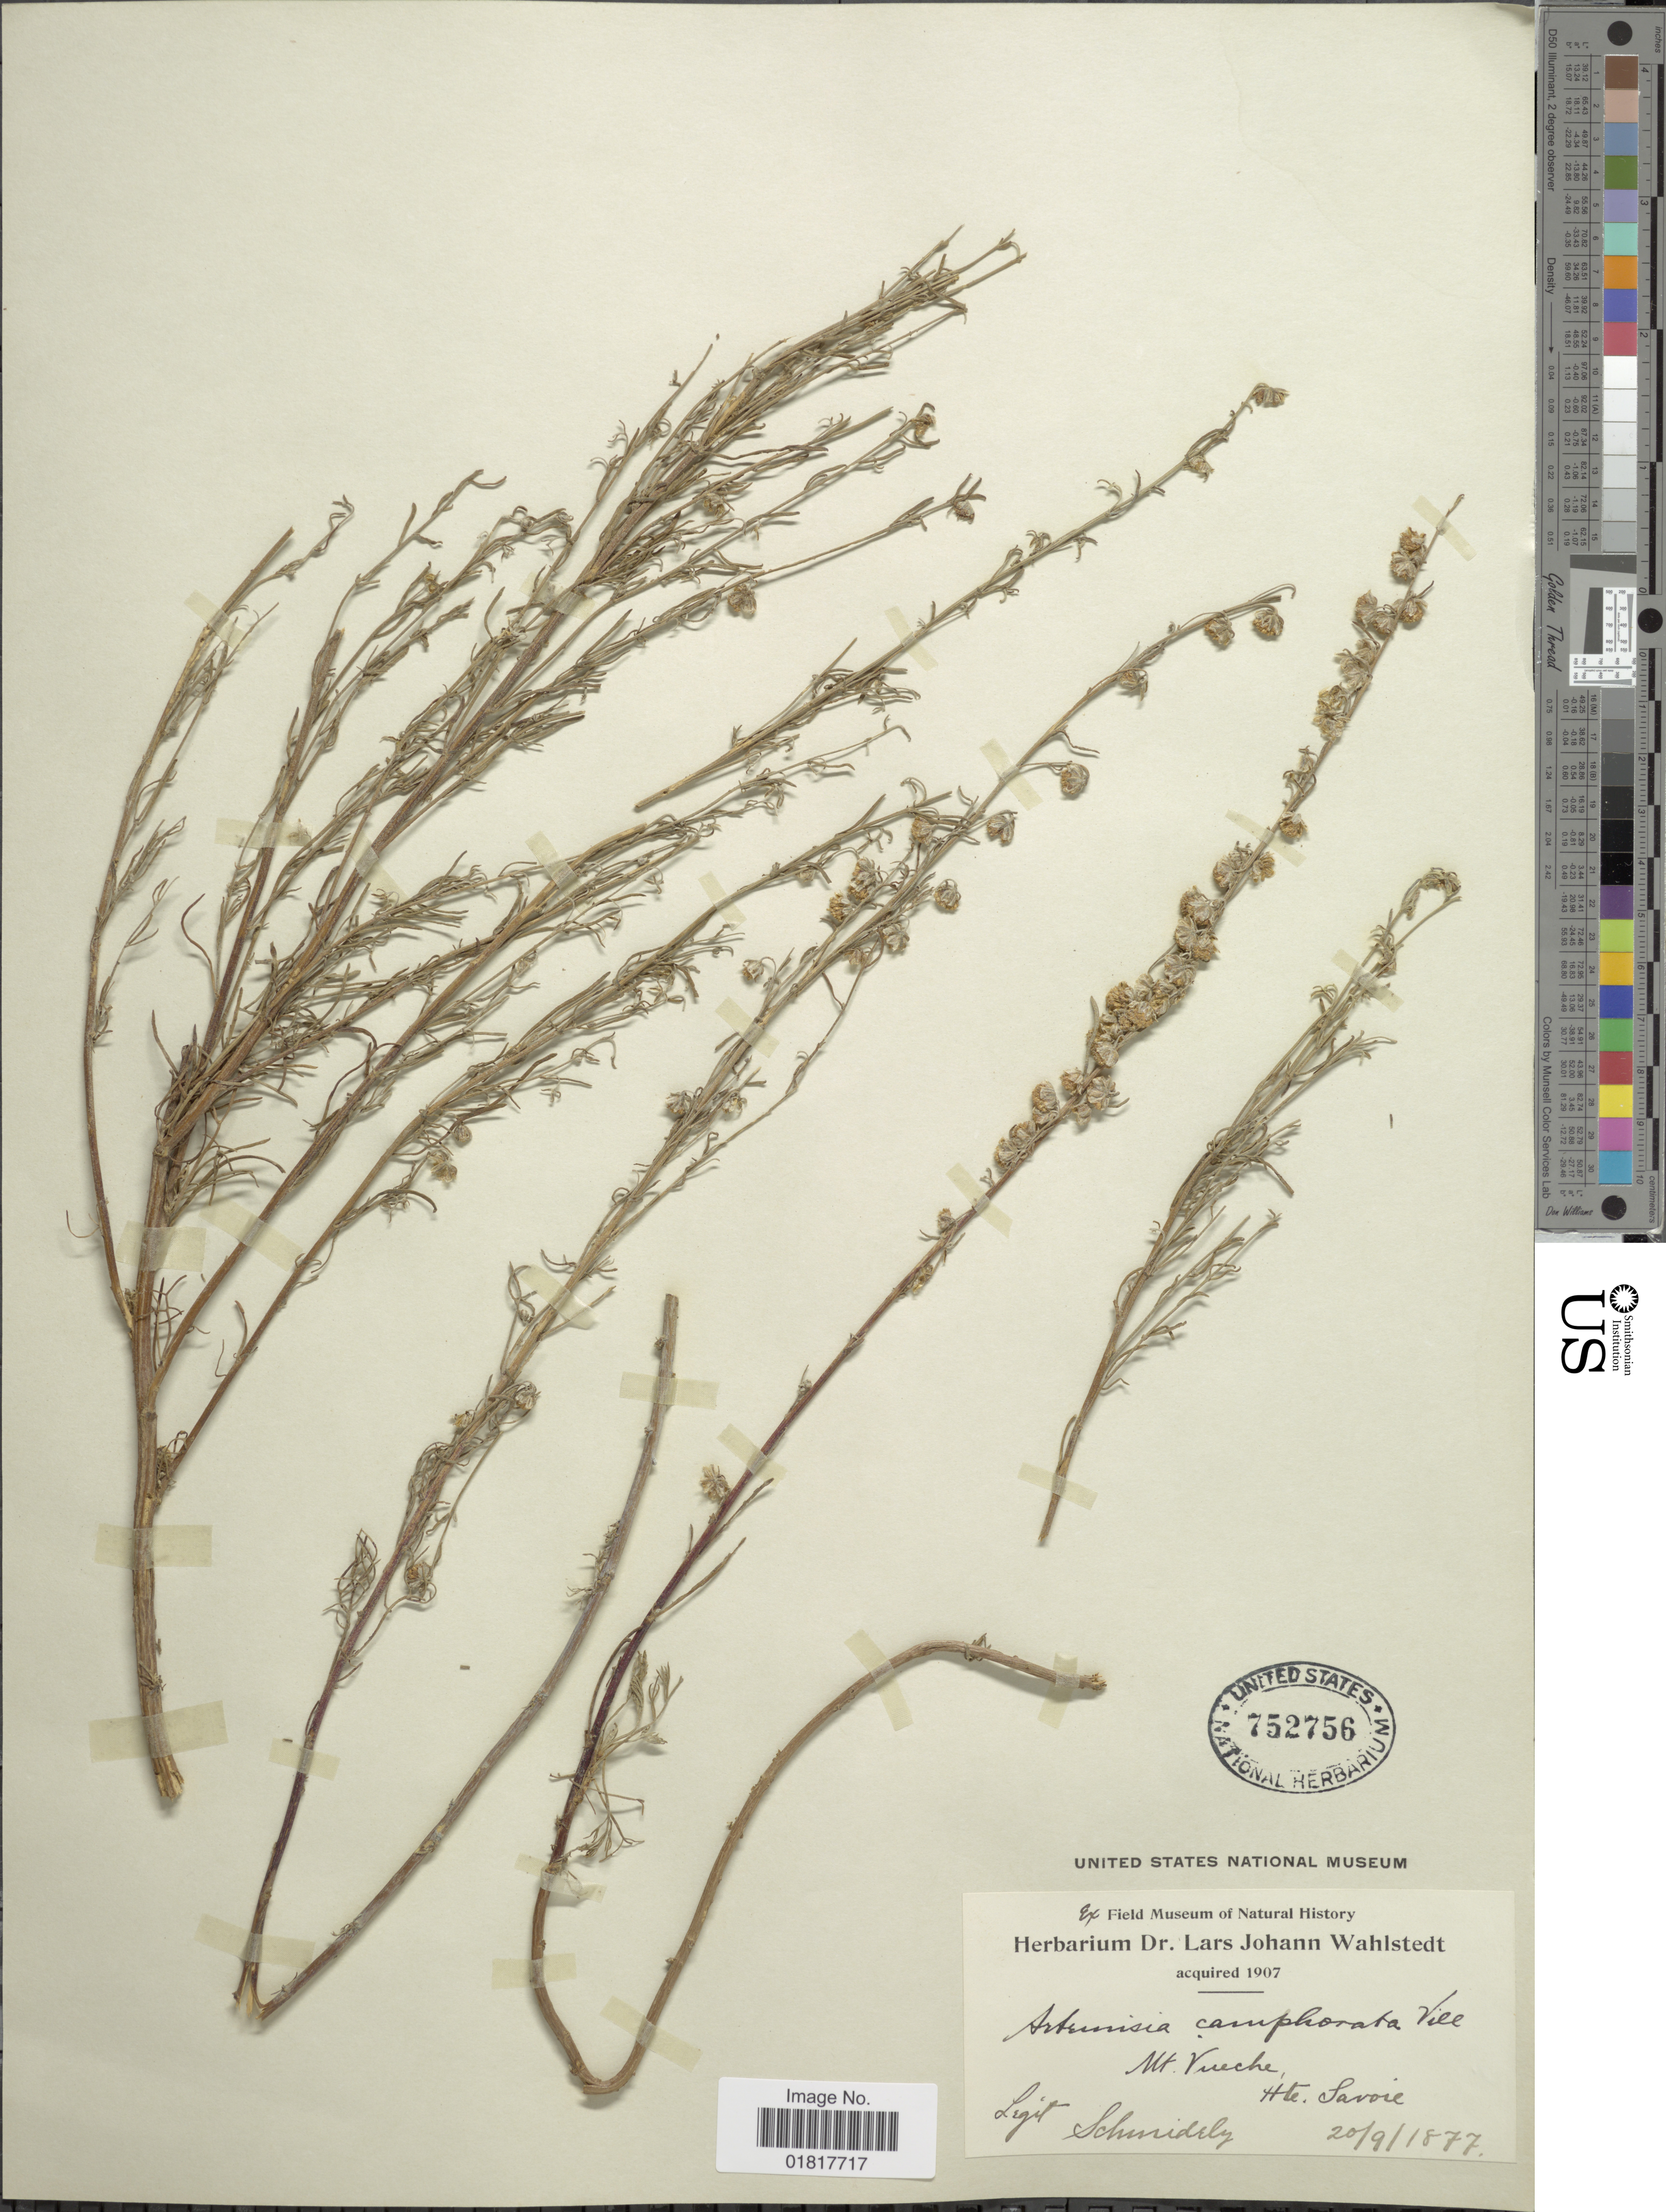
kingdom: Plantae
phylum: Tracheophyta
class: Magnoliopsida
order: Asterales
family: Asteraceae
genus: Artemisia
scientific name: Artemisia camphorata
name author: Vill.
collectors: Schmidely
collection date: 1877-09-20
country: France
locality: Mt. Vuache, Hte, Savoie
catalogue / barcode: US 752756